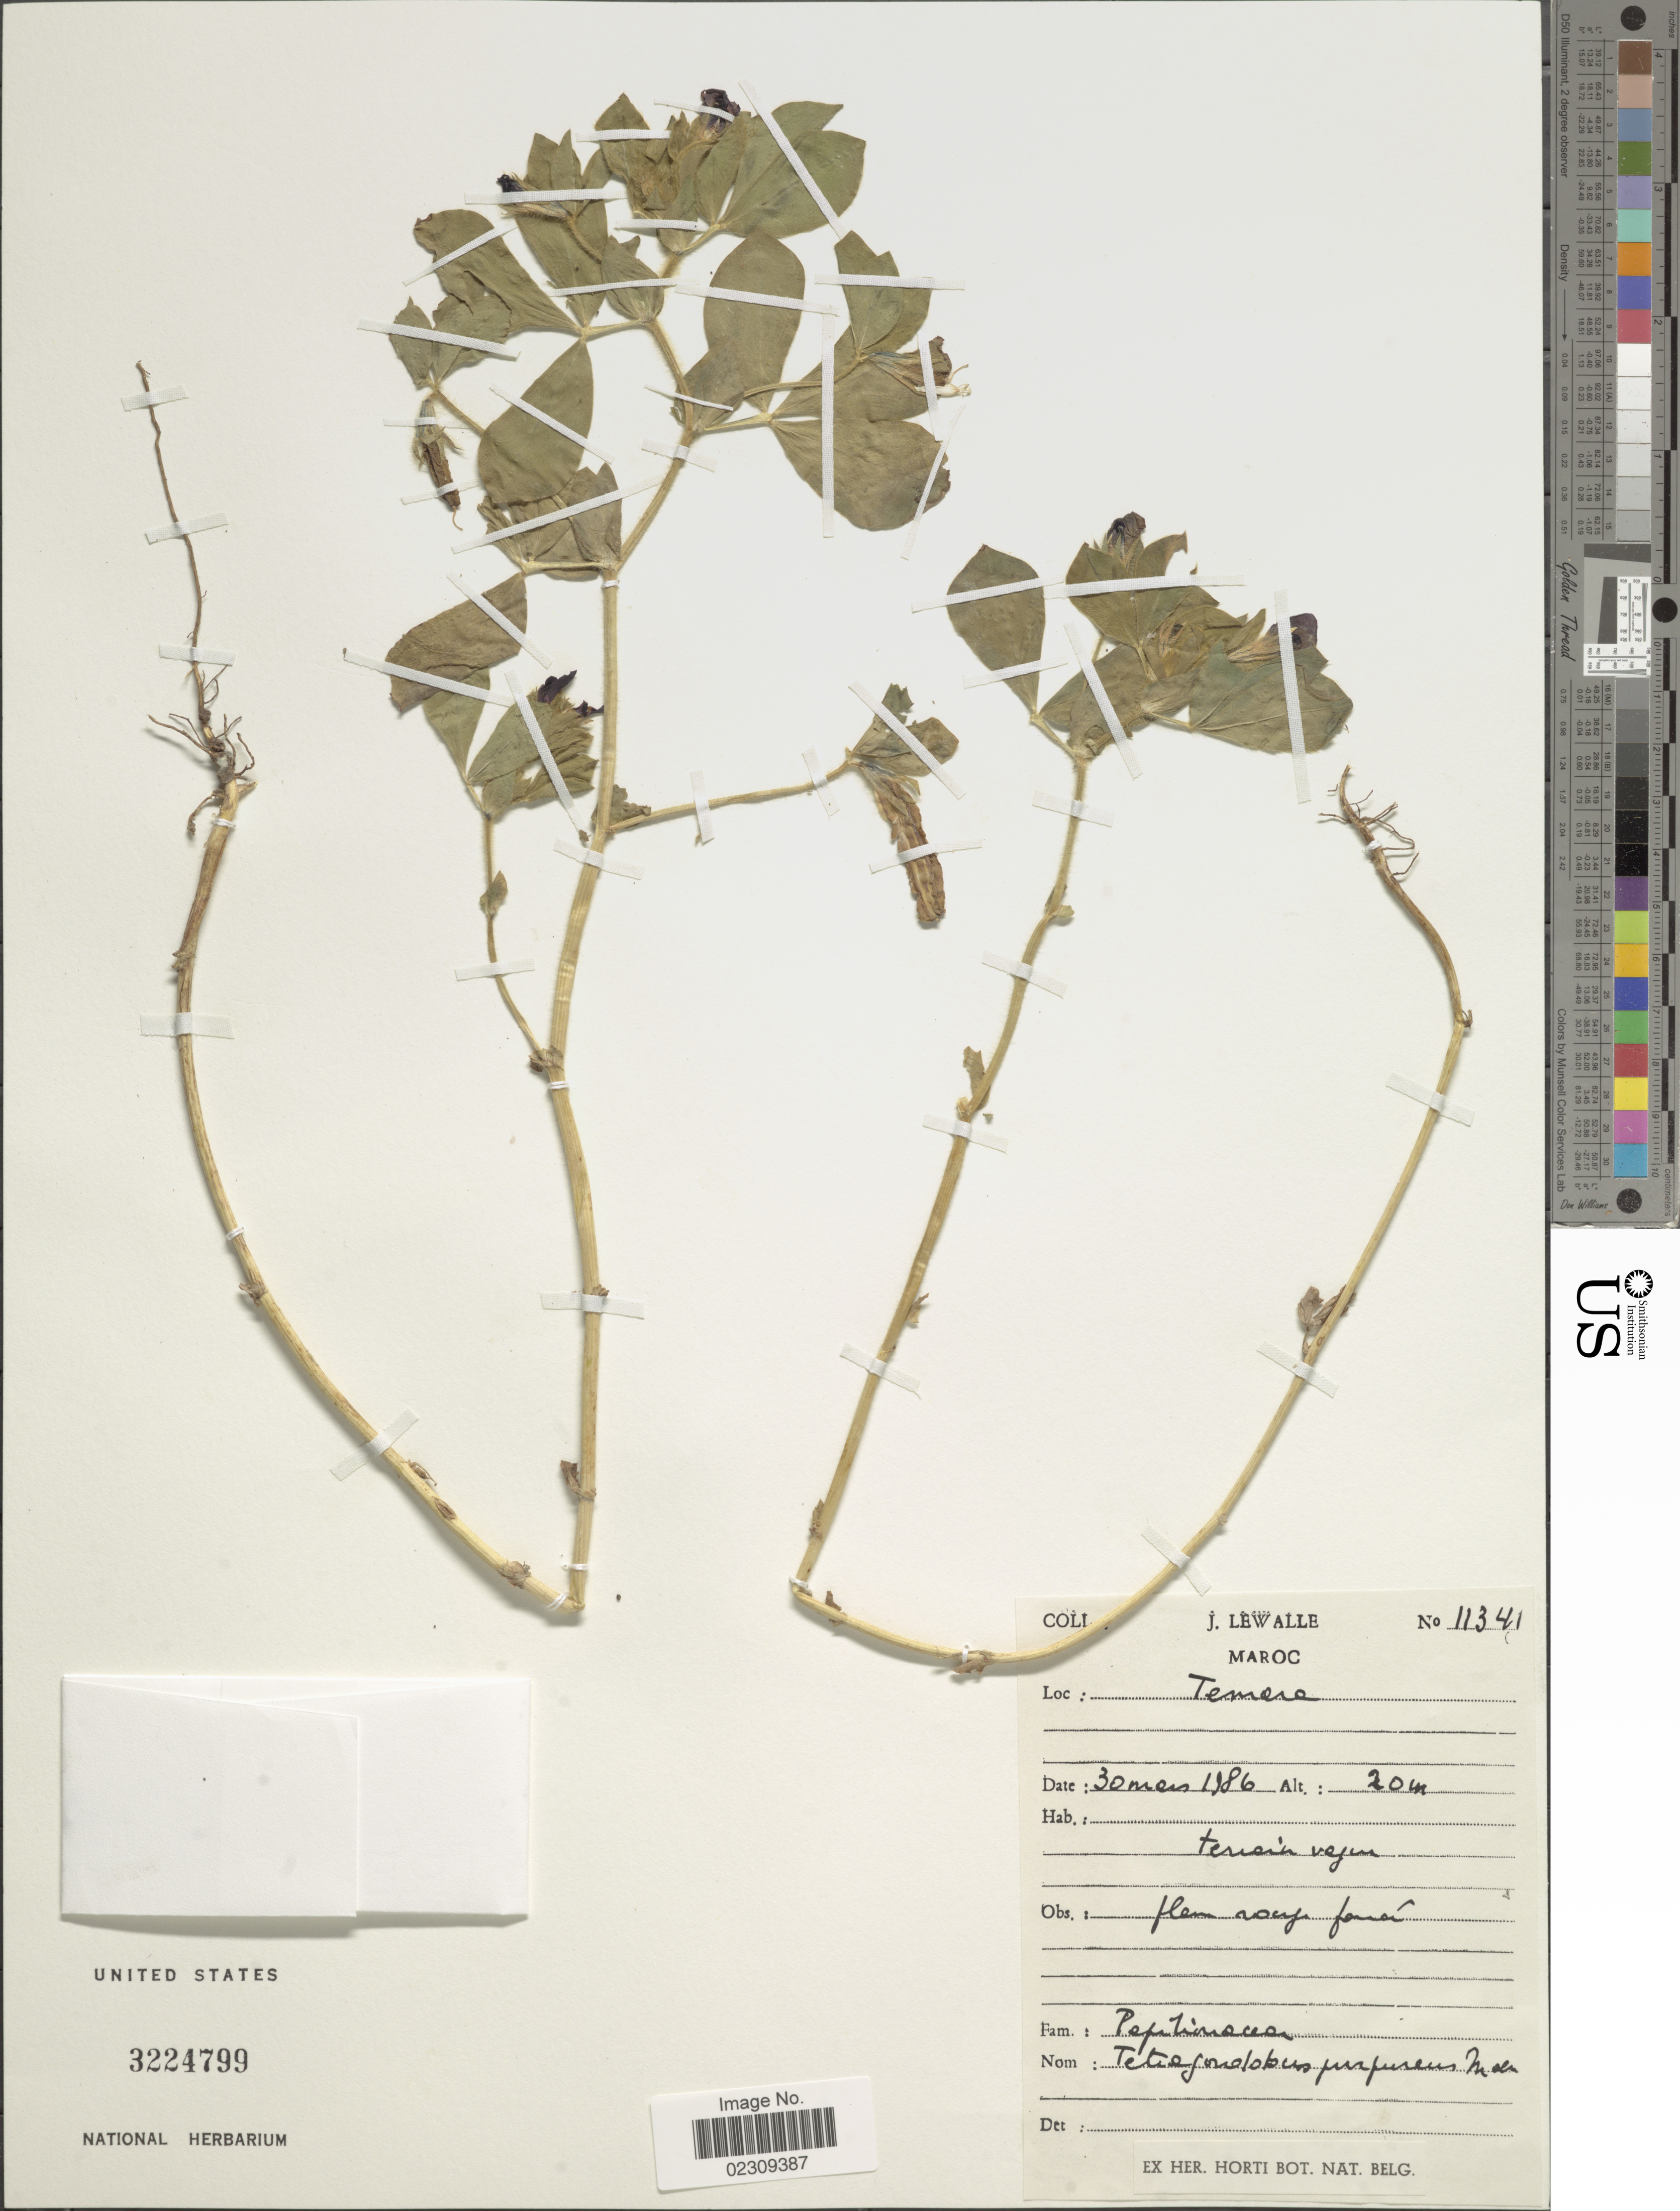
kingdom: Plantae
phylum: Tracheophyta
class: Magnoliopsida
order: Fabales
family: Fabaceae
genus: Tetragonolobus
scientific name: Tetragonolobus purpureus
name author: Moench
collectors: J. Lewalle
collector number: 11341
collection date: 1986-03-30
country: Morocco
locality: Temere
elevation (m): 20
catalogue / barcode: US 3224799